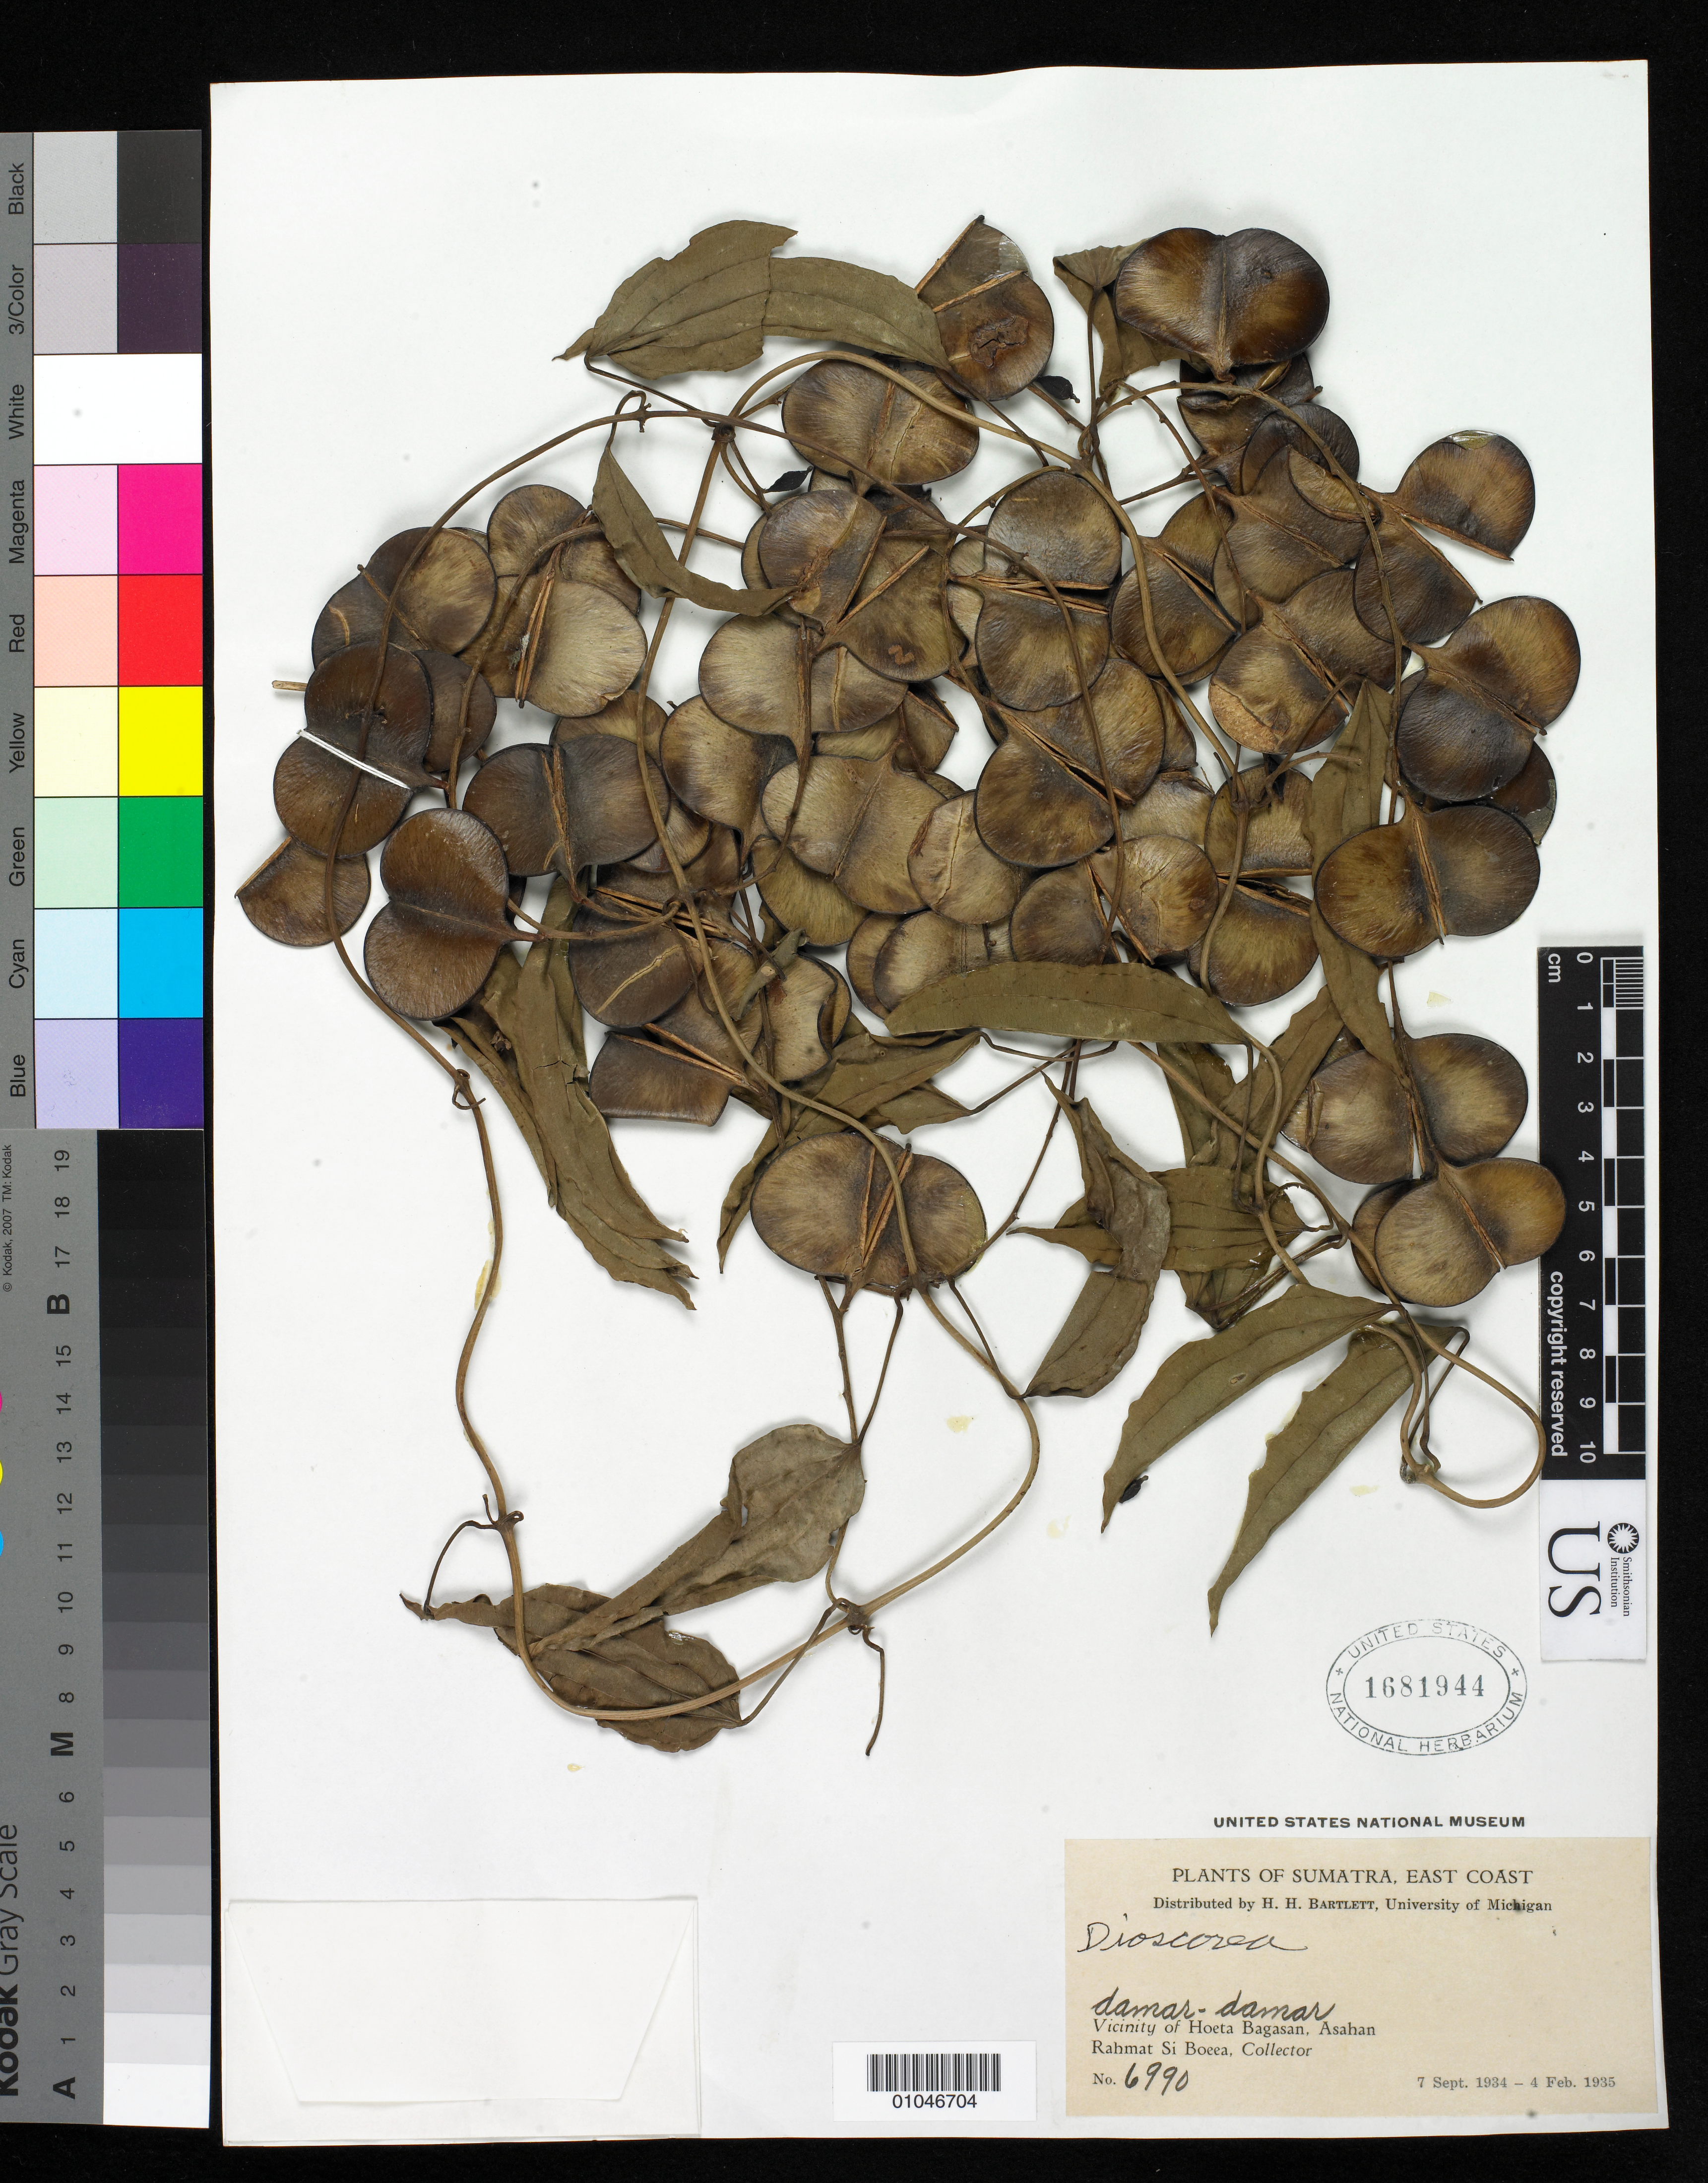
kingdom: Plantae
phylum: Tracheophyta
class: Liliopsida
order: Dioscoreales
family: Dioscoreaceae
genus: Dioscorea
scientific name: Dioscorea sp.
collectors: Rahmat Si Boeea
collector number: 6990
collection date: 1934-09-07/1935-02-04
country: Indonesia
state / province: Sumatra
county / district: Sumatera Utara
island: Sumatra I.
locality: (East Coast) Vicinity of Hoeta Bagasan, Asahan, Sumatra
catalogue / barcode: US 1681944